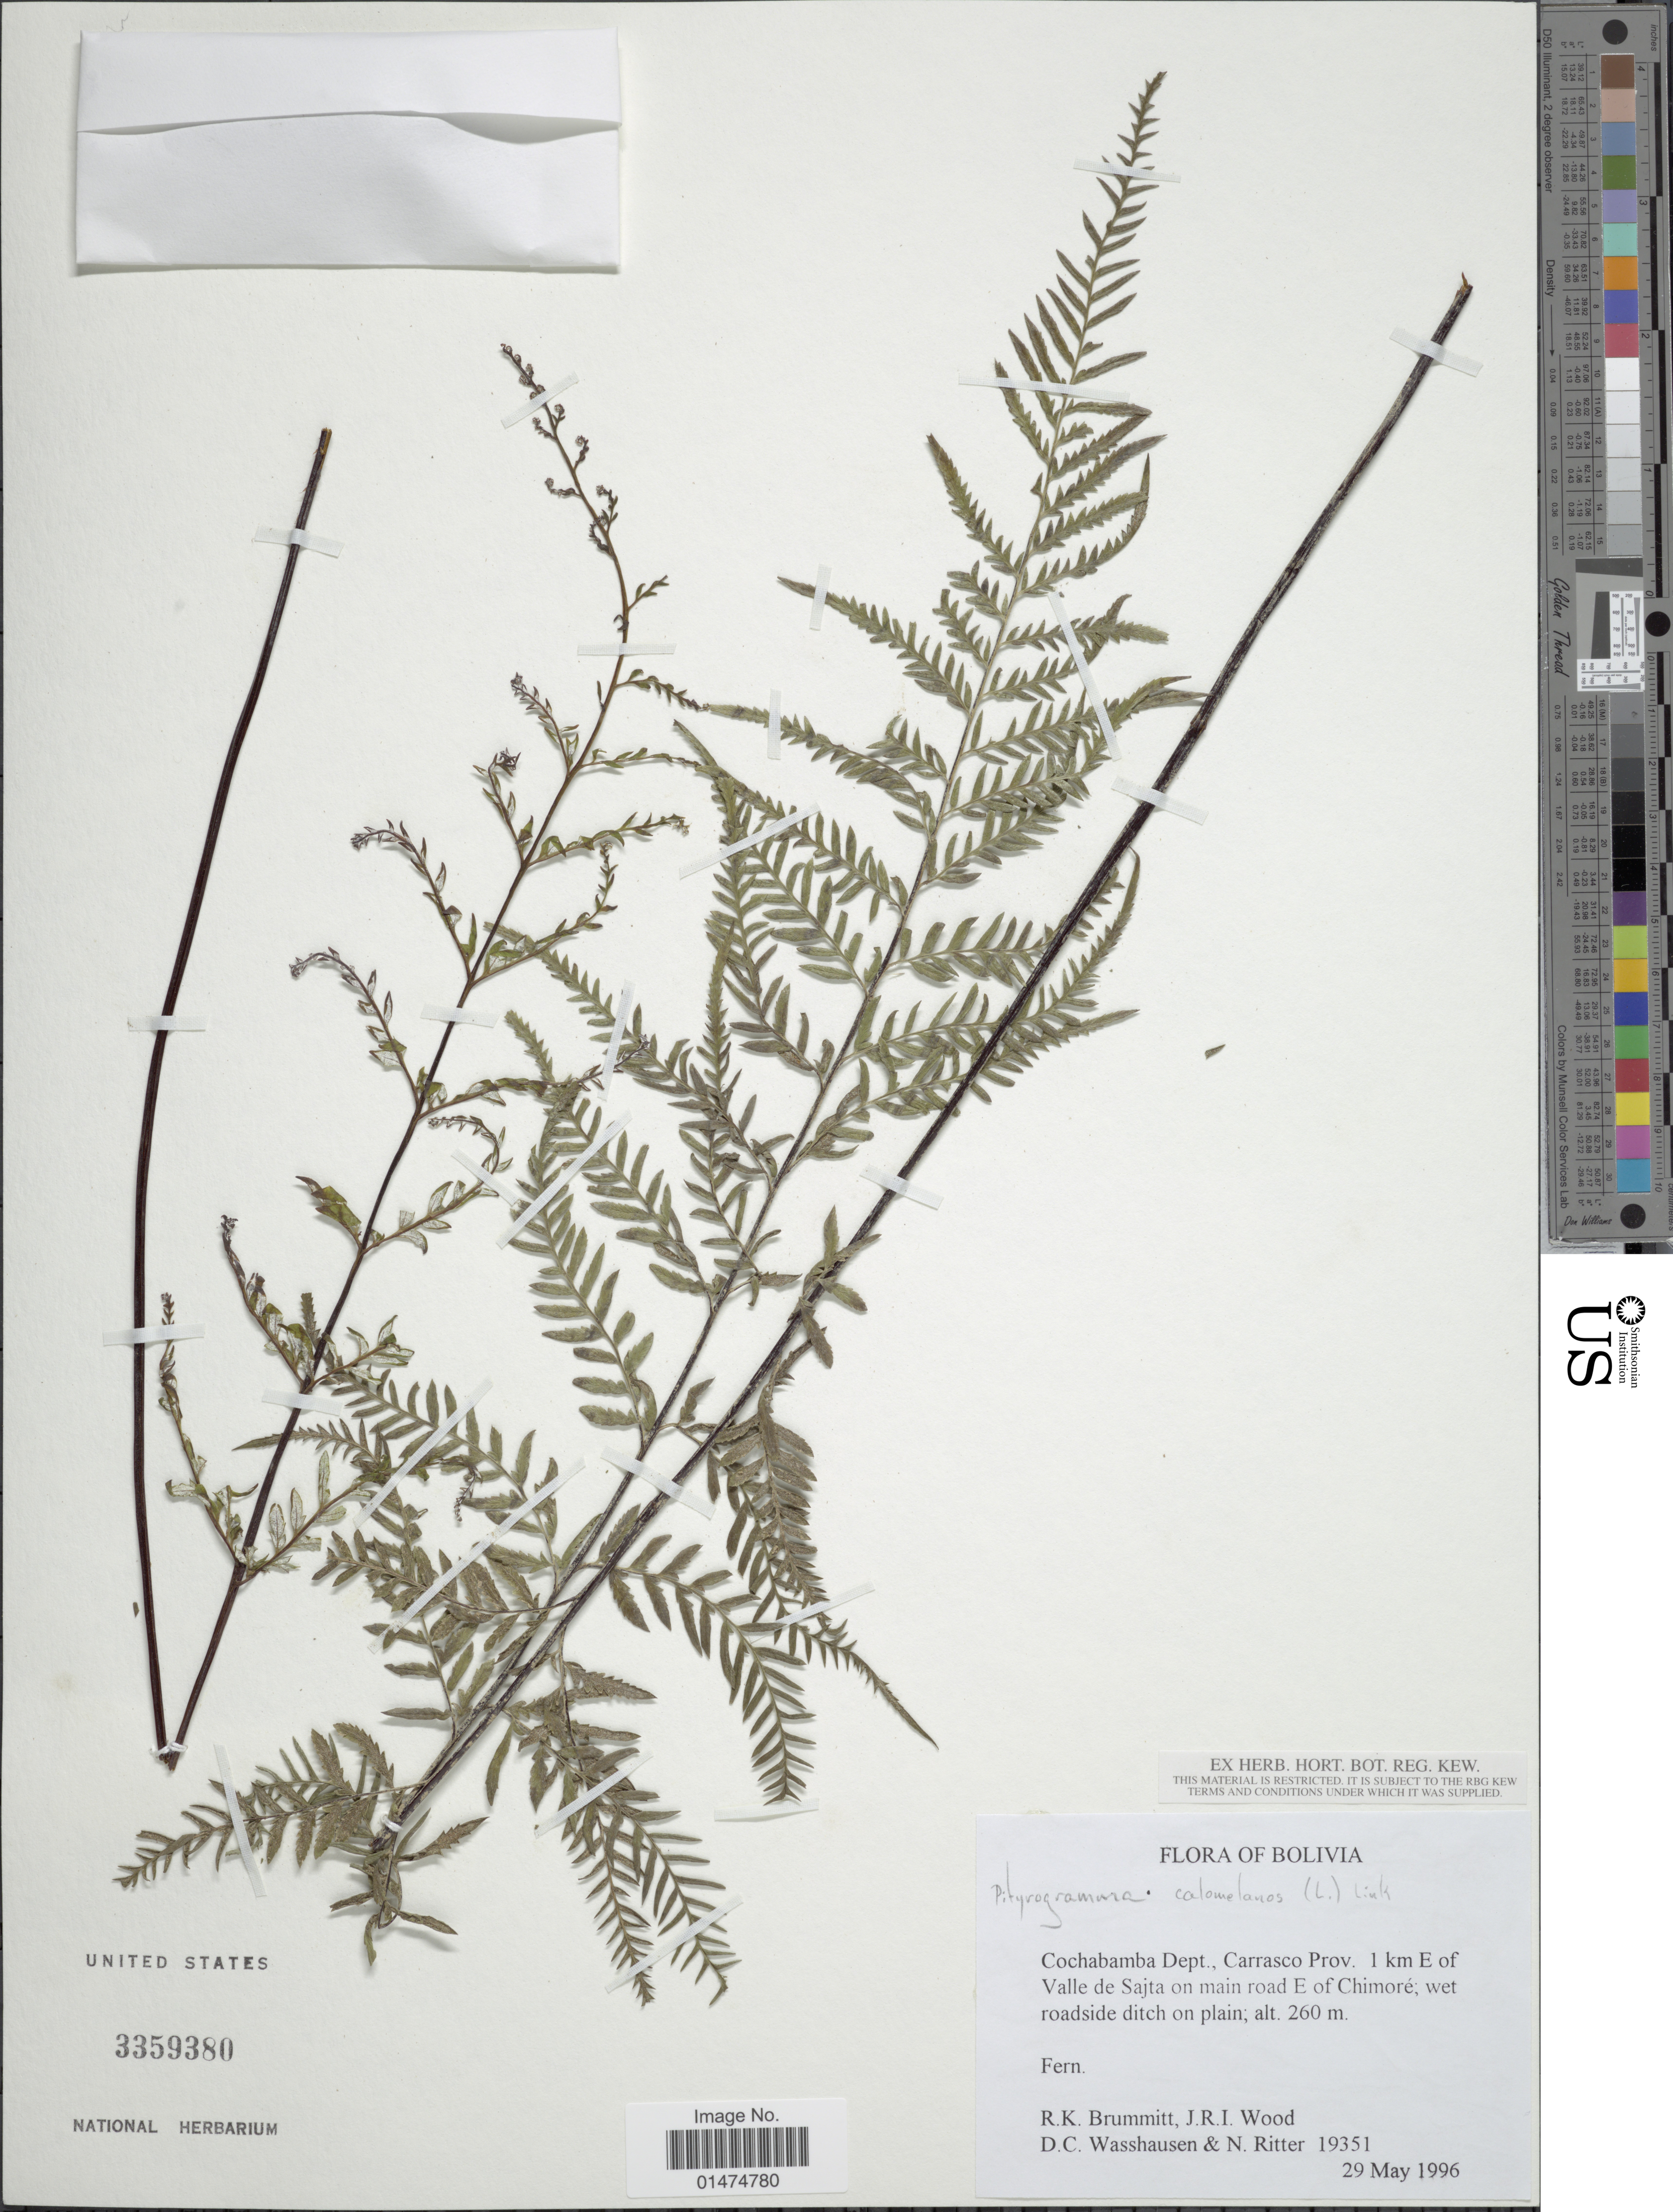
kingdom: Plantae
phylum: Tracheophyta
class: Polypodiopsida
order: Polypodiales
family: Pteridaceae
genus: Pityrogramma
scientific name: Pityrogramma calomelanos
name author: (L.) Link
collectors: R. Brummitt, J. R. I. Wood, D. C. Wasshausen & N. Ritter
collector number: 19351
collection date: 1996-05-29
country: Bolivia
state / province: Cochabamba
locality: Cochabamba Dept. Carrasco Prov. 1 km E of Valle de Sajta on main road E of Chimore.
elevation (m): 260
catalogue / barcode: US 3359380